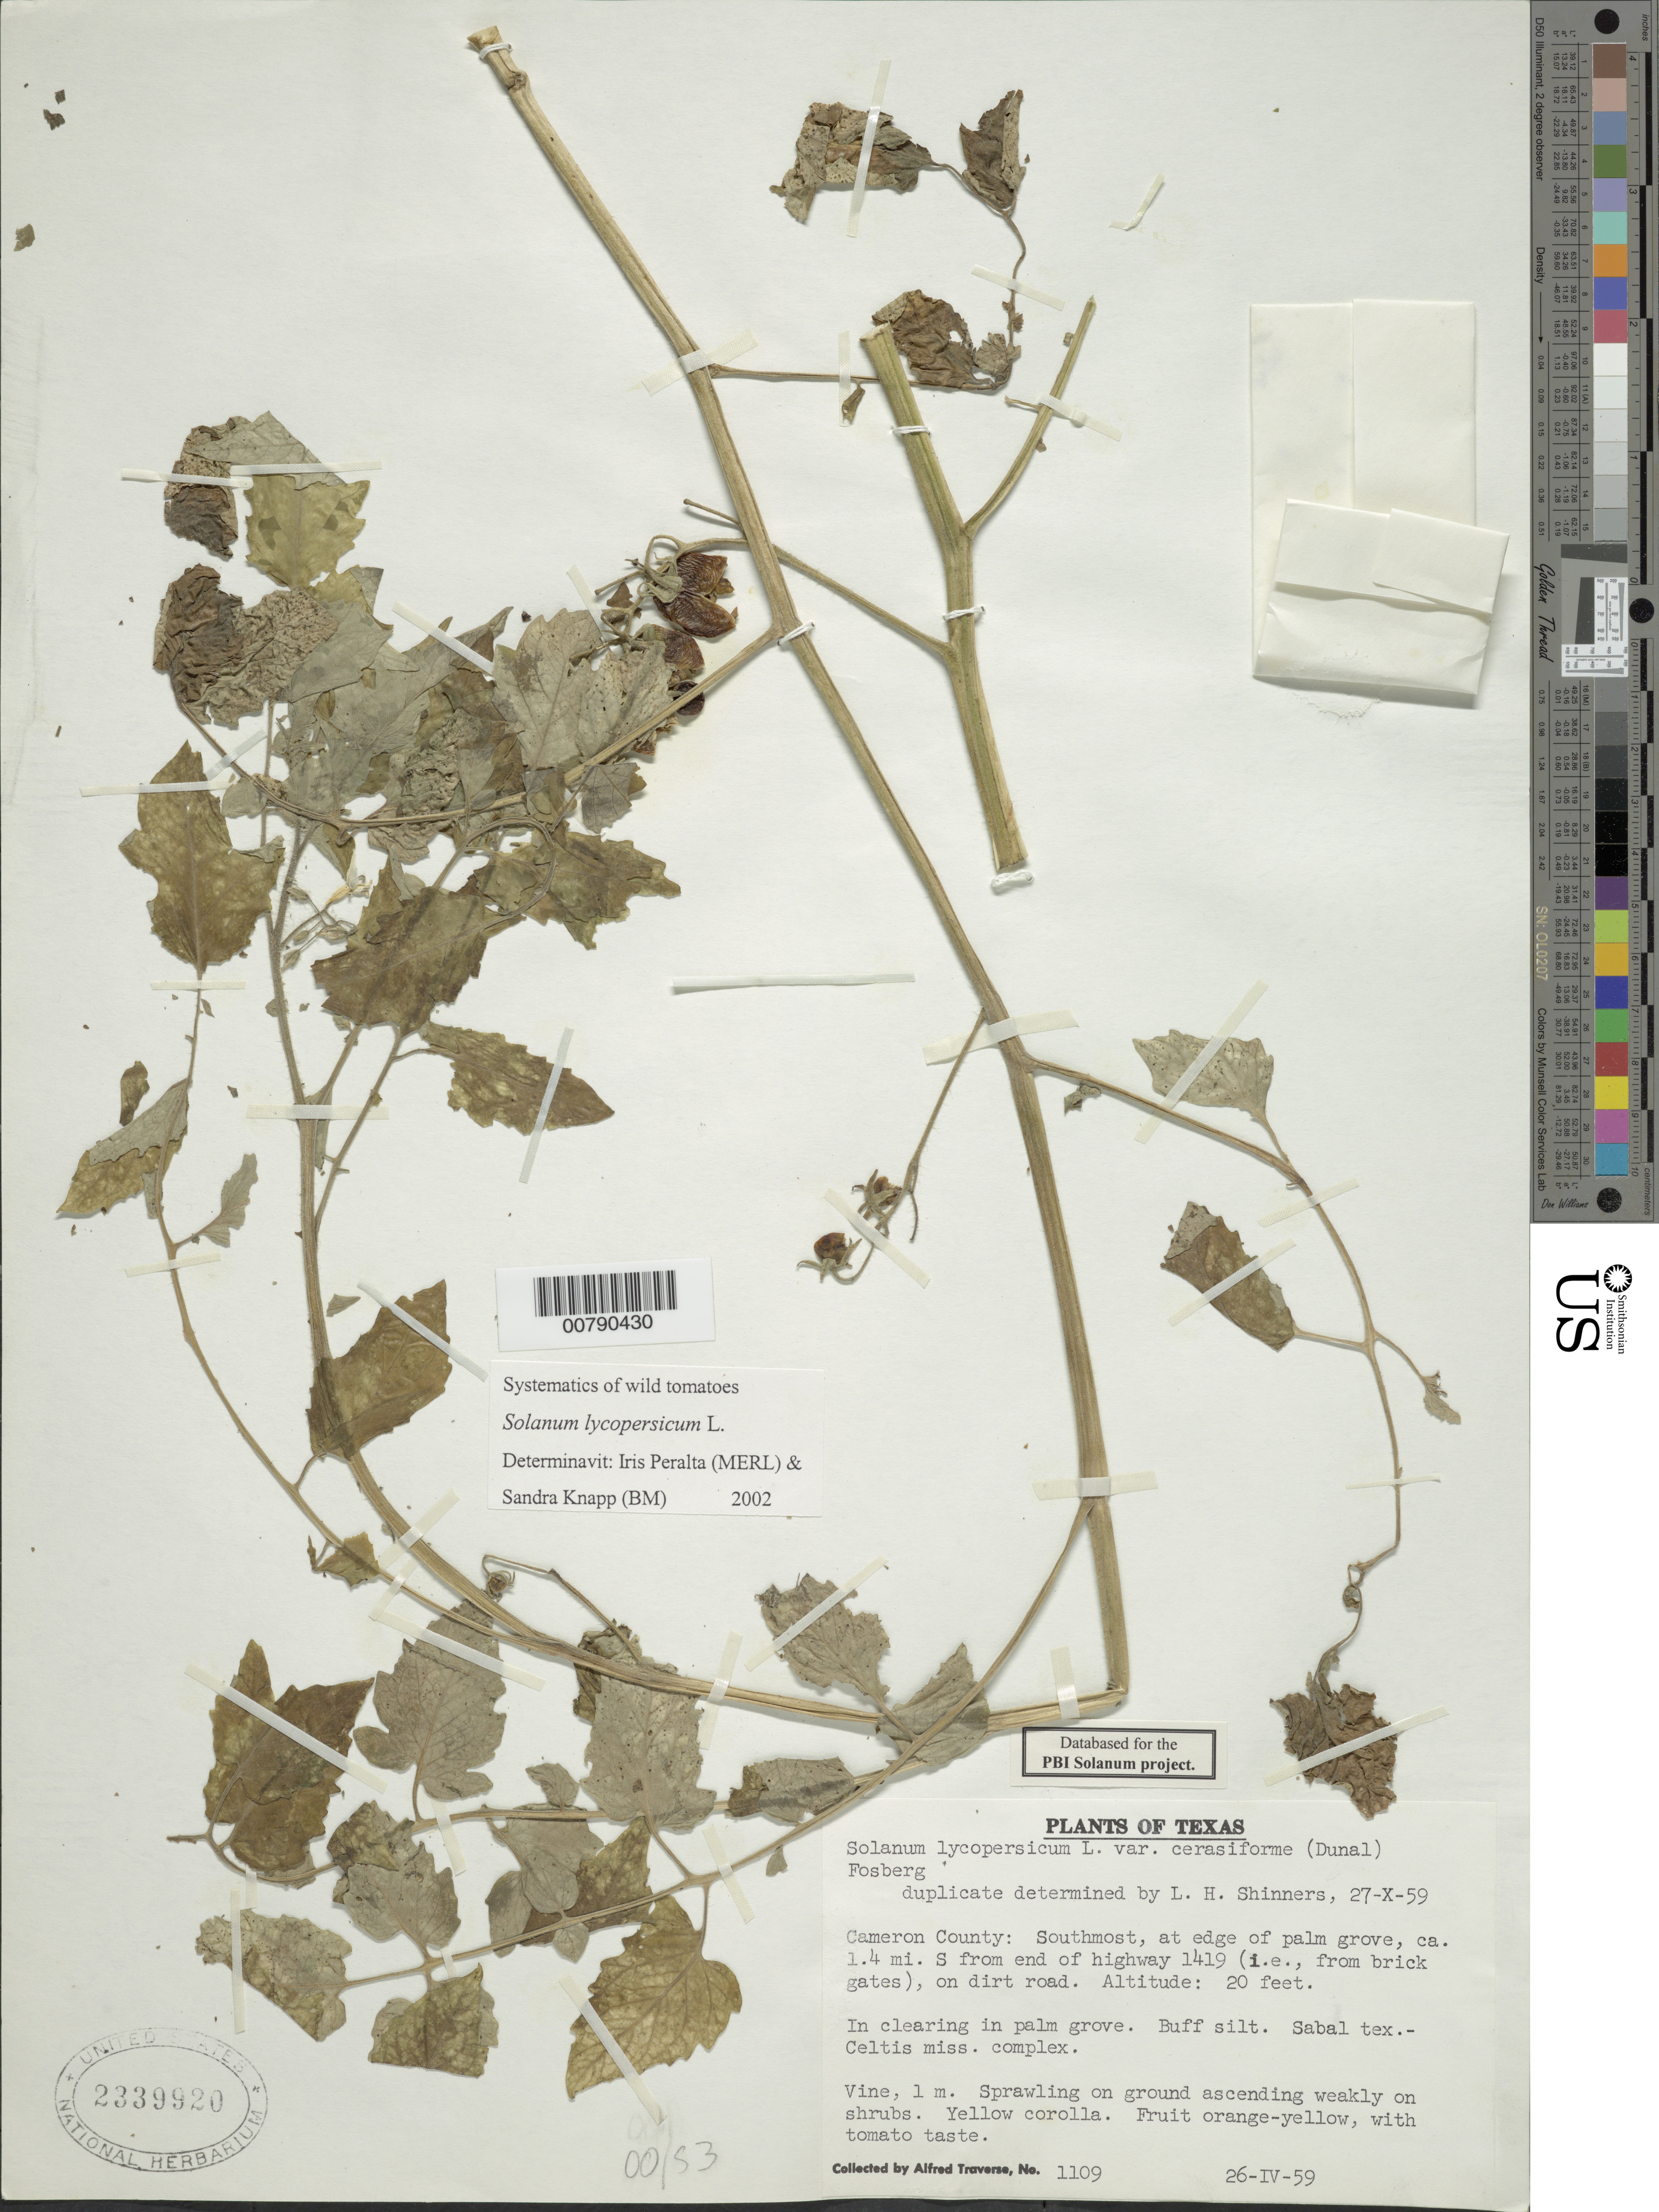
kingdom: Plantae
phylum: Tracheophyta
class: Magnoliopsida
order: Solanales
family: Solanaceae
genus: Solanum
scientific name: Solanum lycopersicum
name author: L.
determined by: Peralta, Iris E.; Knapp, S. D.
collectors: A. Traverse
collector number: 1109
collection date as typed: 26 Apr 1959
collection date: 1959-04-26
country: United States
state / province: Texas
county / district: Cameron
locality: southmost Cameron Cty, at edge of palm grove ca. 1.4 miles S from end of Highway 1419 (from brick gates) on dirt road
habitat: v: Sabal texensis and Celtis miss. Complex; h: buff silt, claering in palm grove;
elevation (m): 8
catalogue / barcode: US 2339920